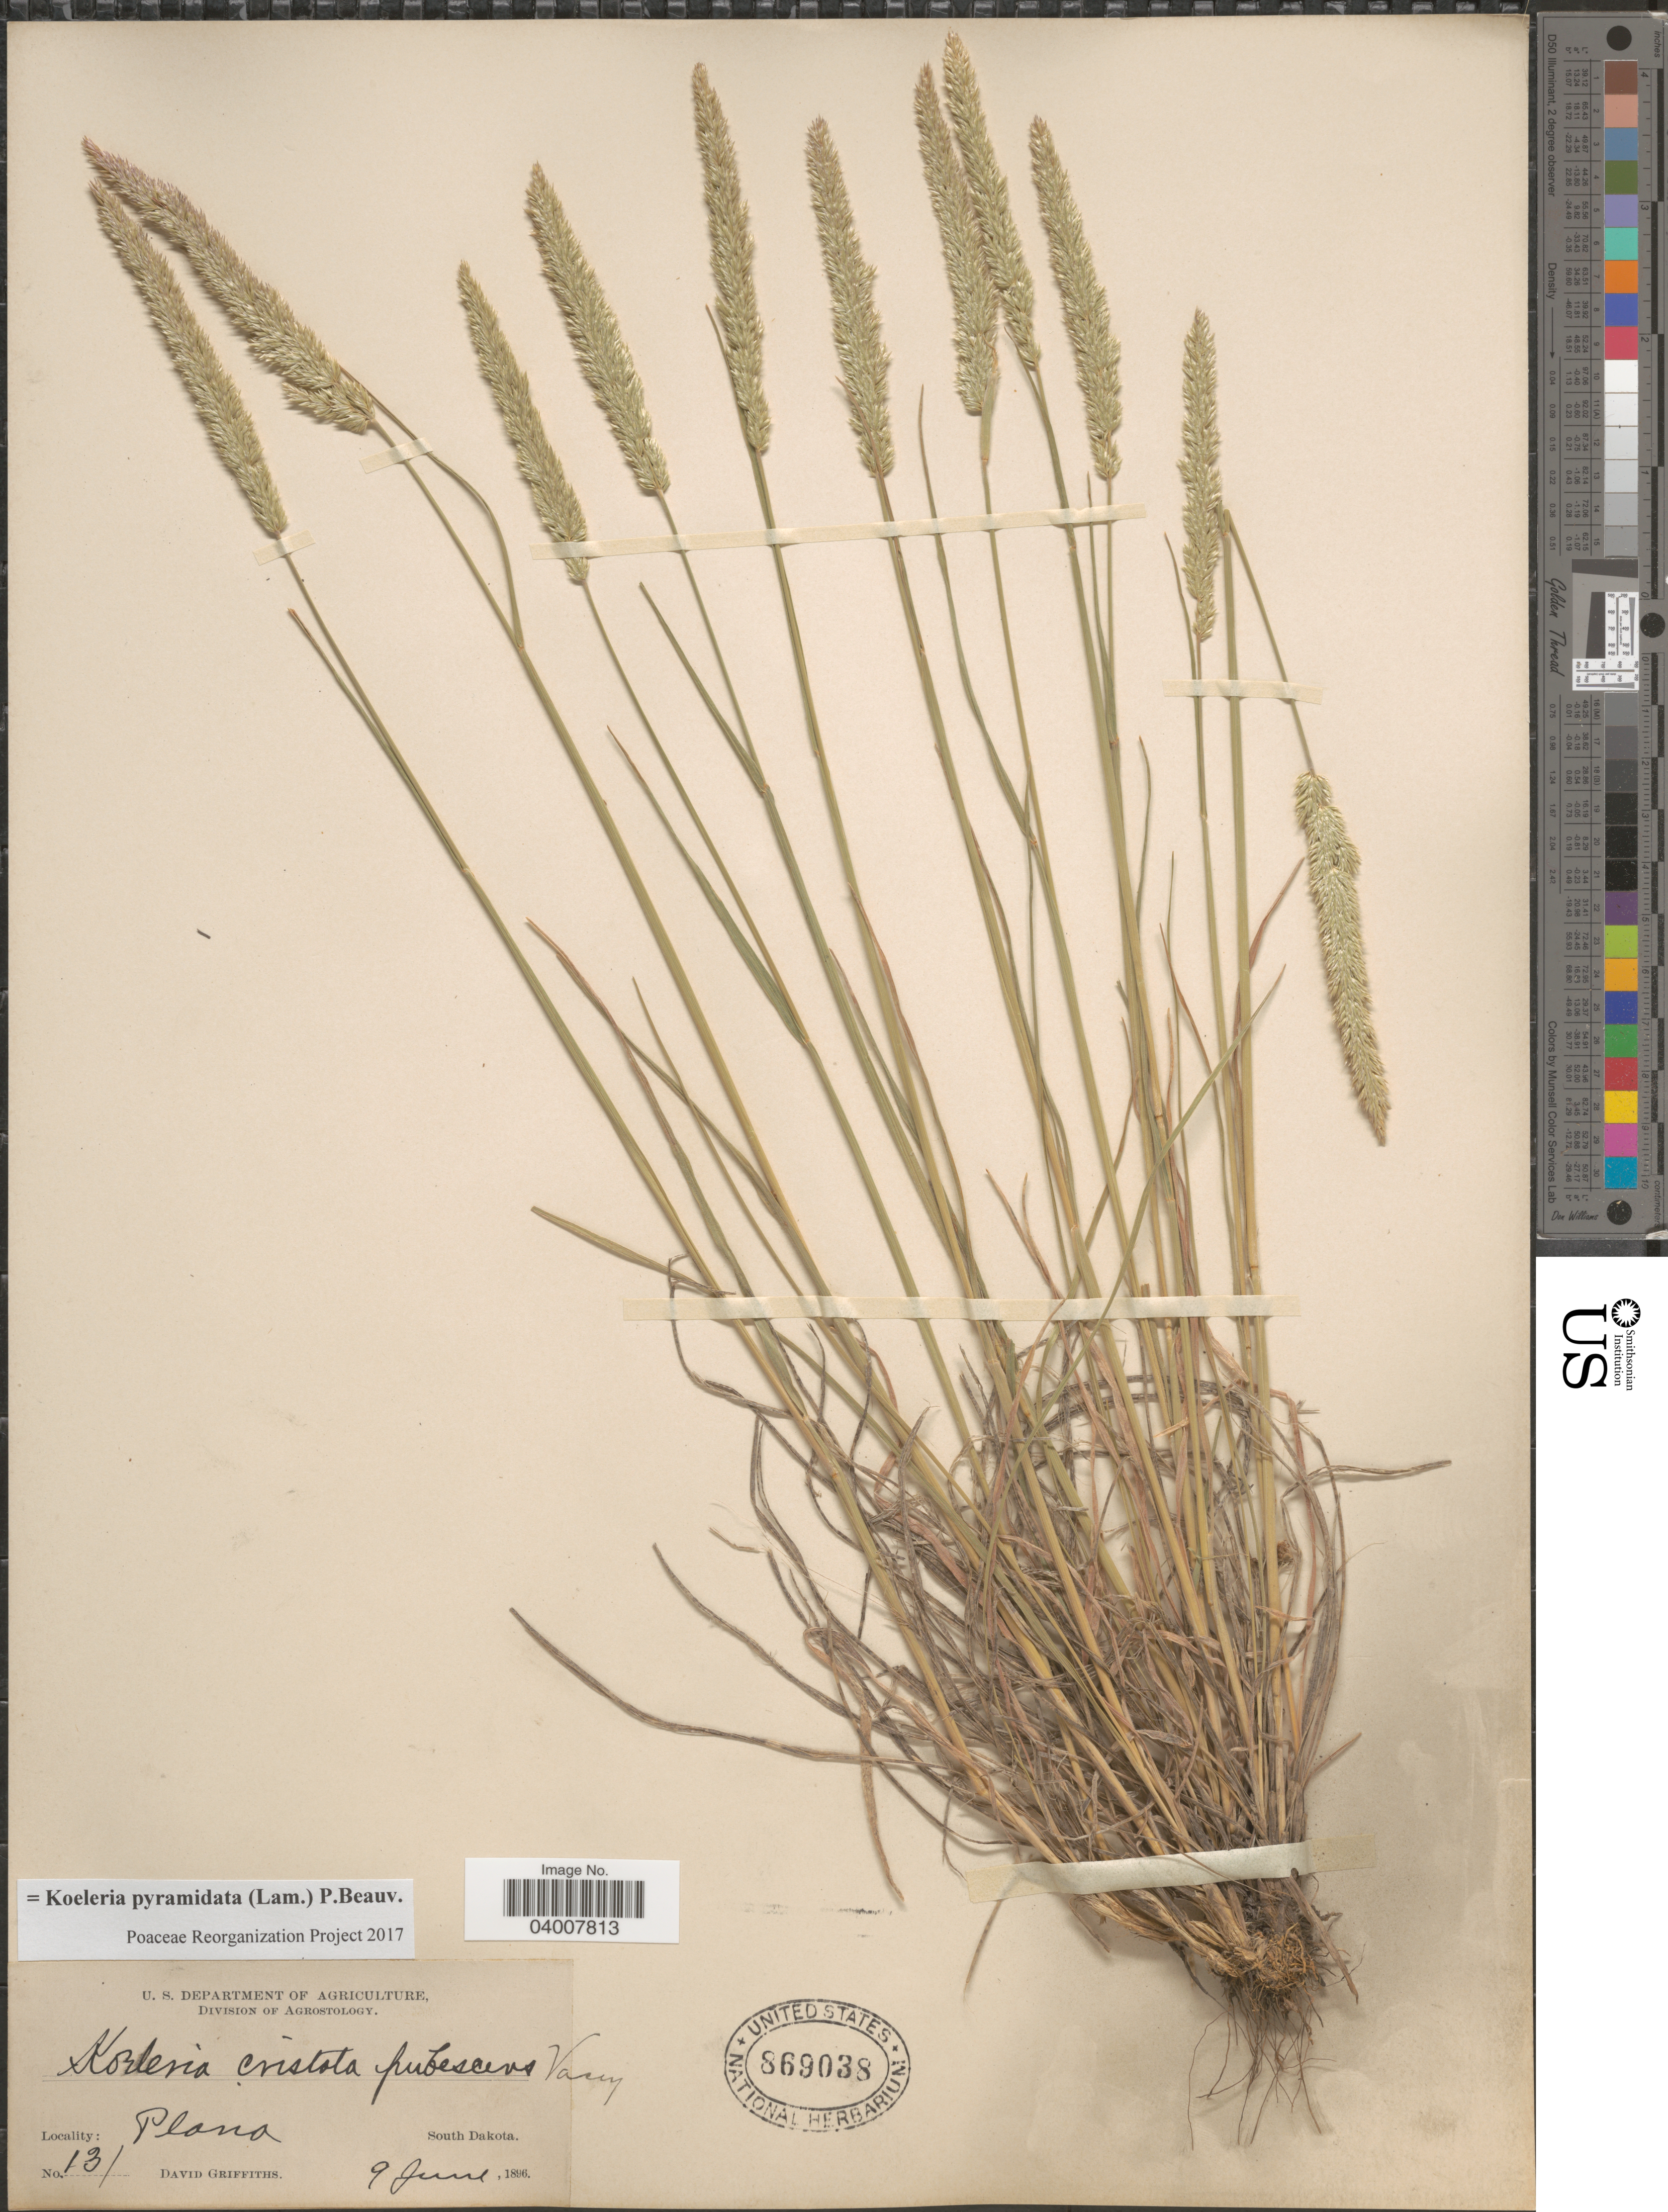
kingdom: Plantae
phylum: Tracheophyta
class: Liliopsida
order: Poales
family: Poaceae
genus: Koeleria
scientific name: Koeleria pyramidata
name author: (Lam.) P. Beauv.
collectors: D. Griffiths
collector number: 131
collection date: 1896-06-09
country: United States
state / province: South Dakota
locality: Plana.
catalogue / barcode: US 869038